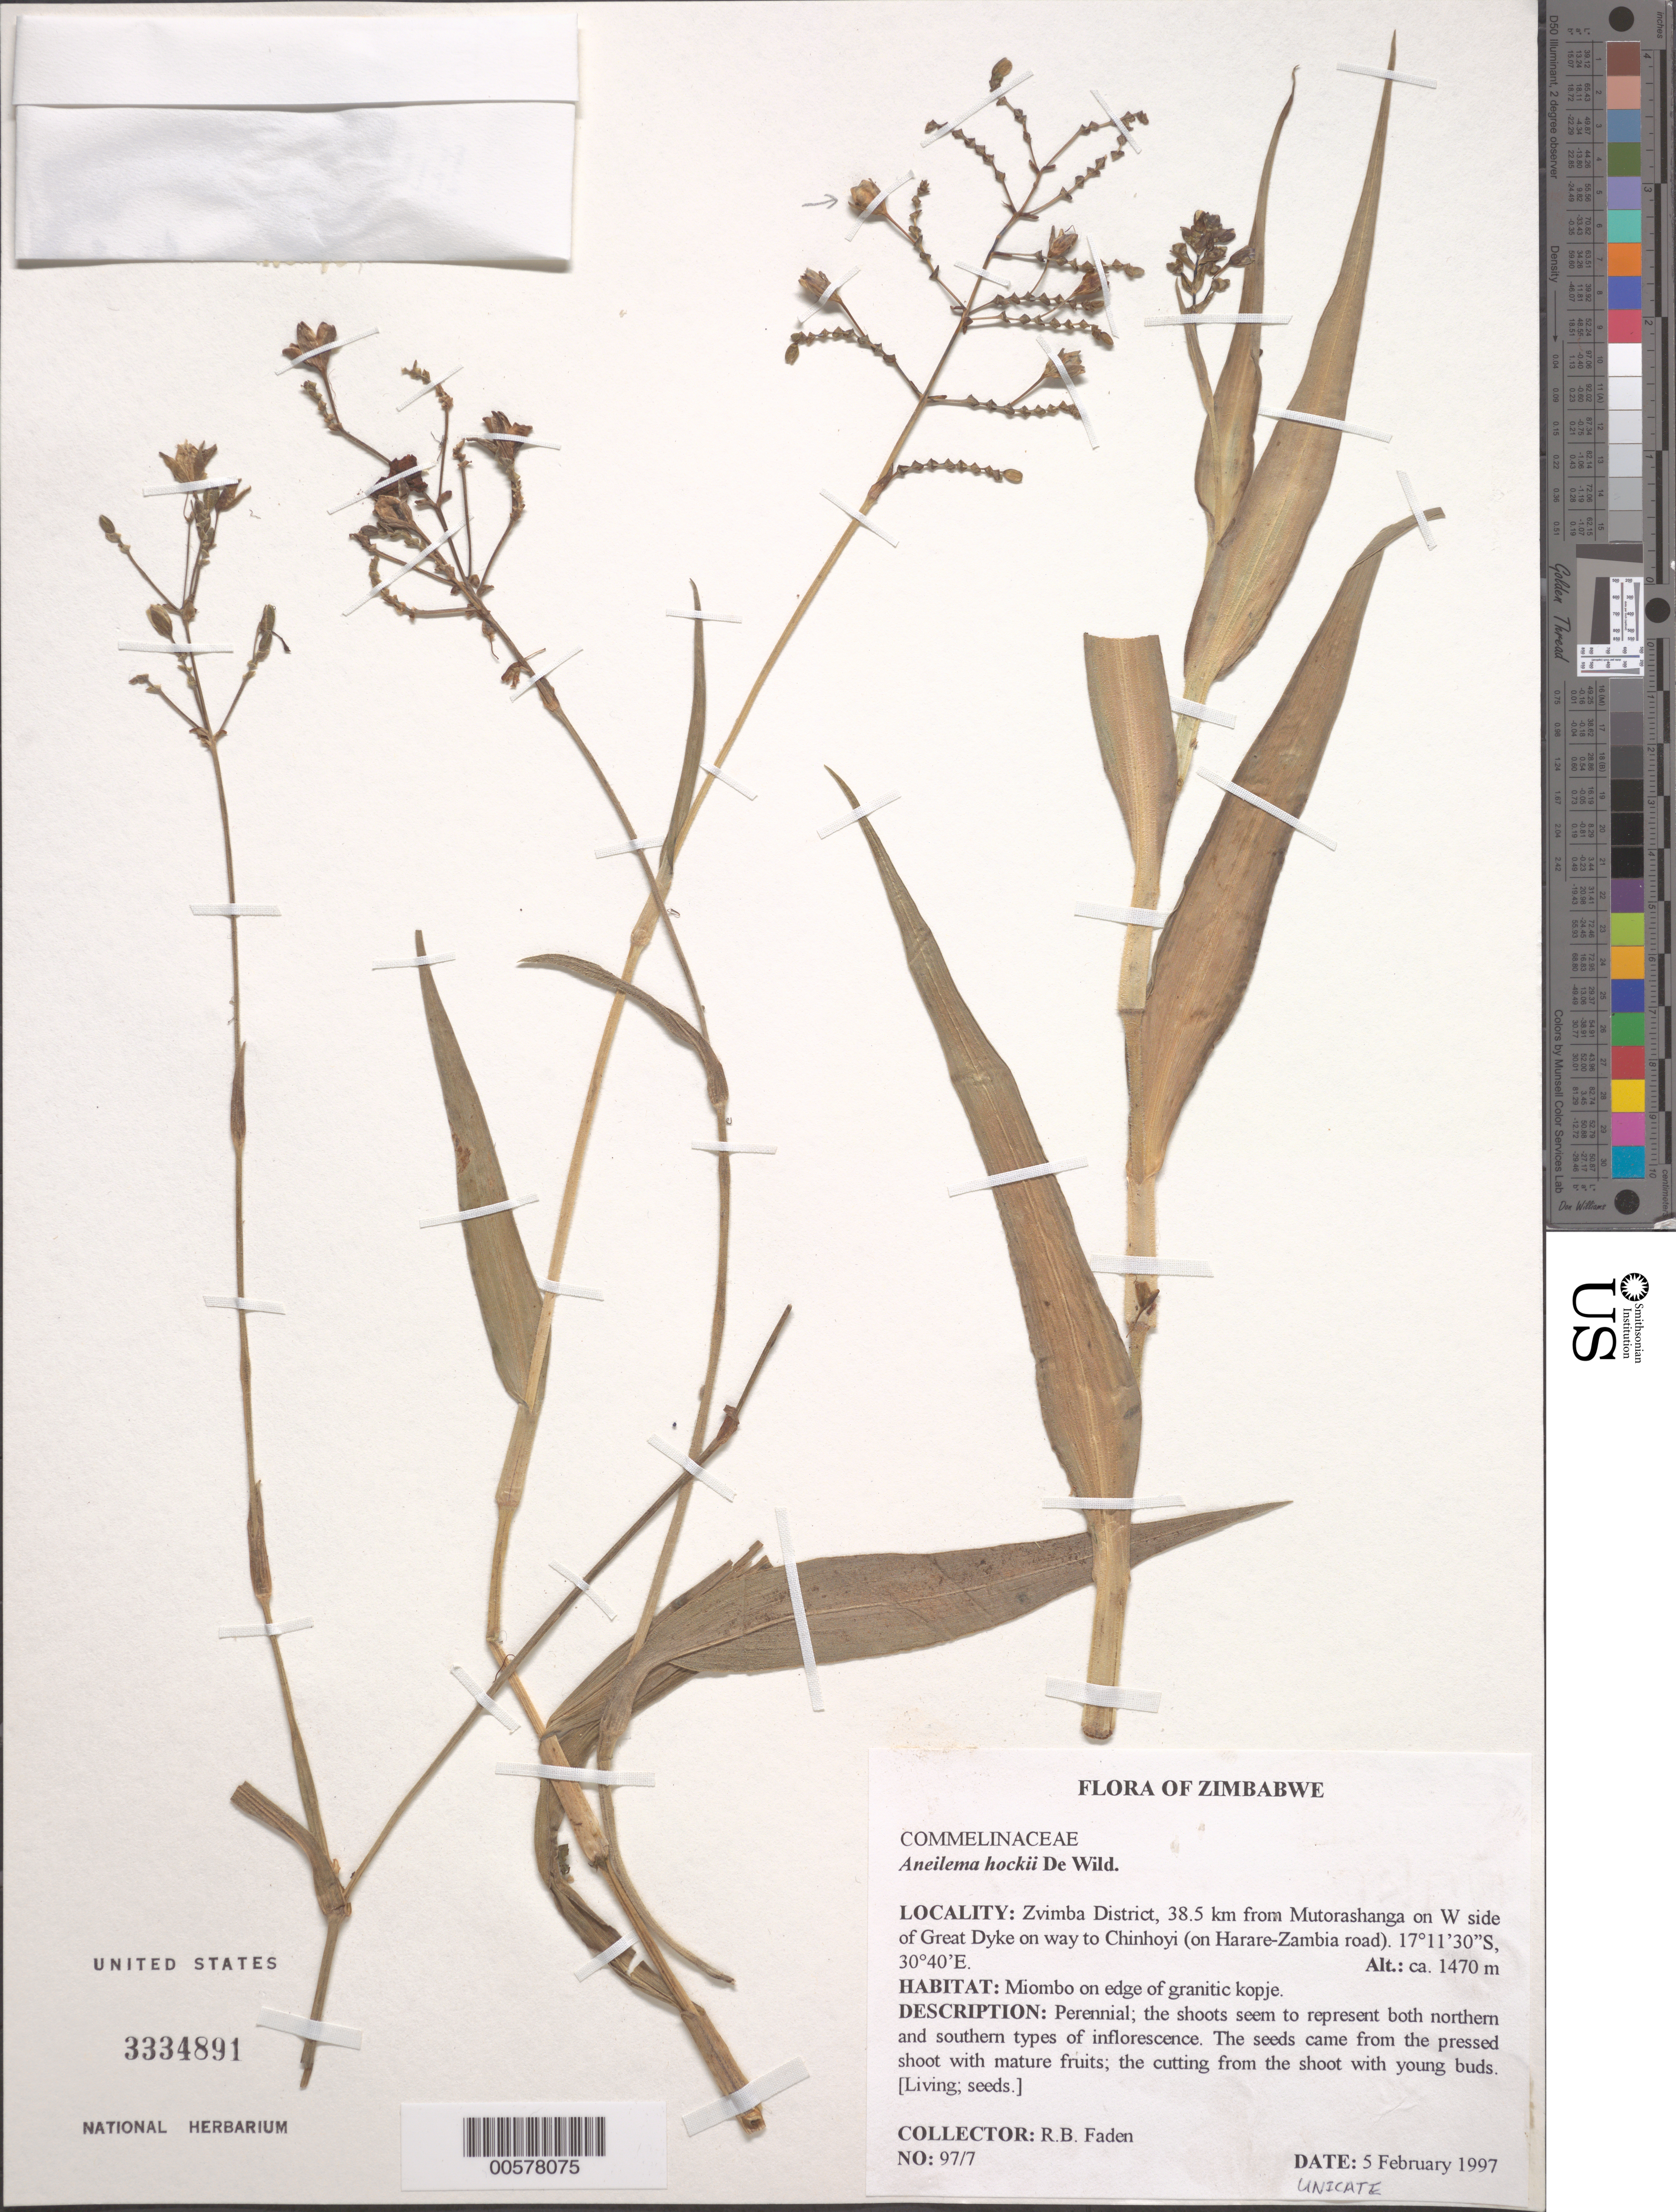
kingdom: Plantae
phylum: Tracheophyta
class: Liliopsida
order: Commelinales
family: Commelinaceae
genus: Aneilema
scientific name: Aneilema hockii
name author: De Wild.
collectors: R. B. Faden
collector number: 97/7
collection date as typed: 05 Feb 1997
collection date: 1997-02-05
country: Zimbabwe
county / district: Zvimba Dist.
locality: From mutorashanga w side of great dyke on way to chinhoyi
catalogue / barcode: US 3334891